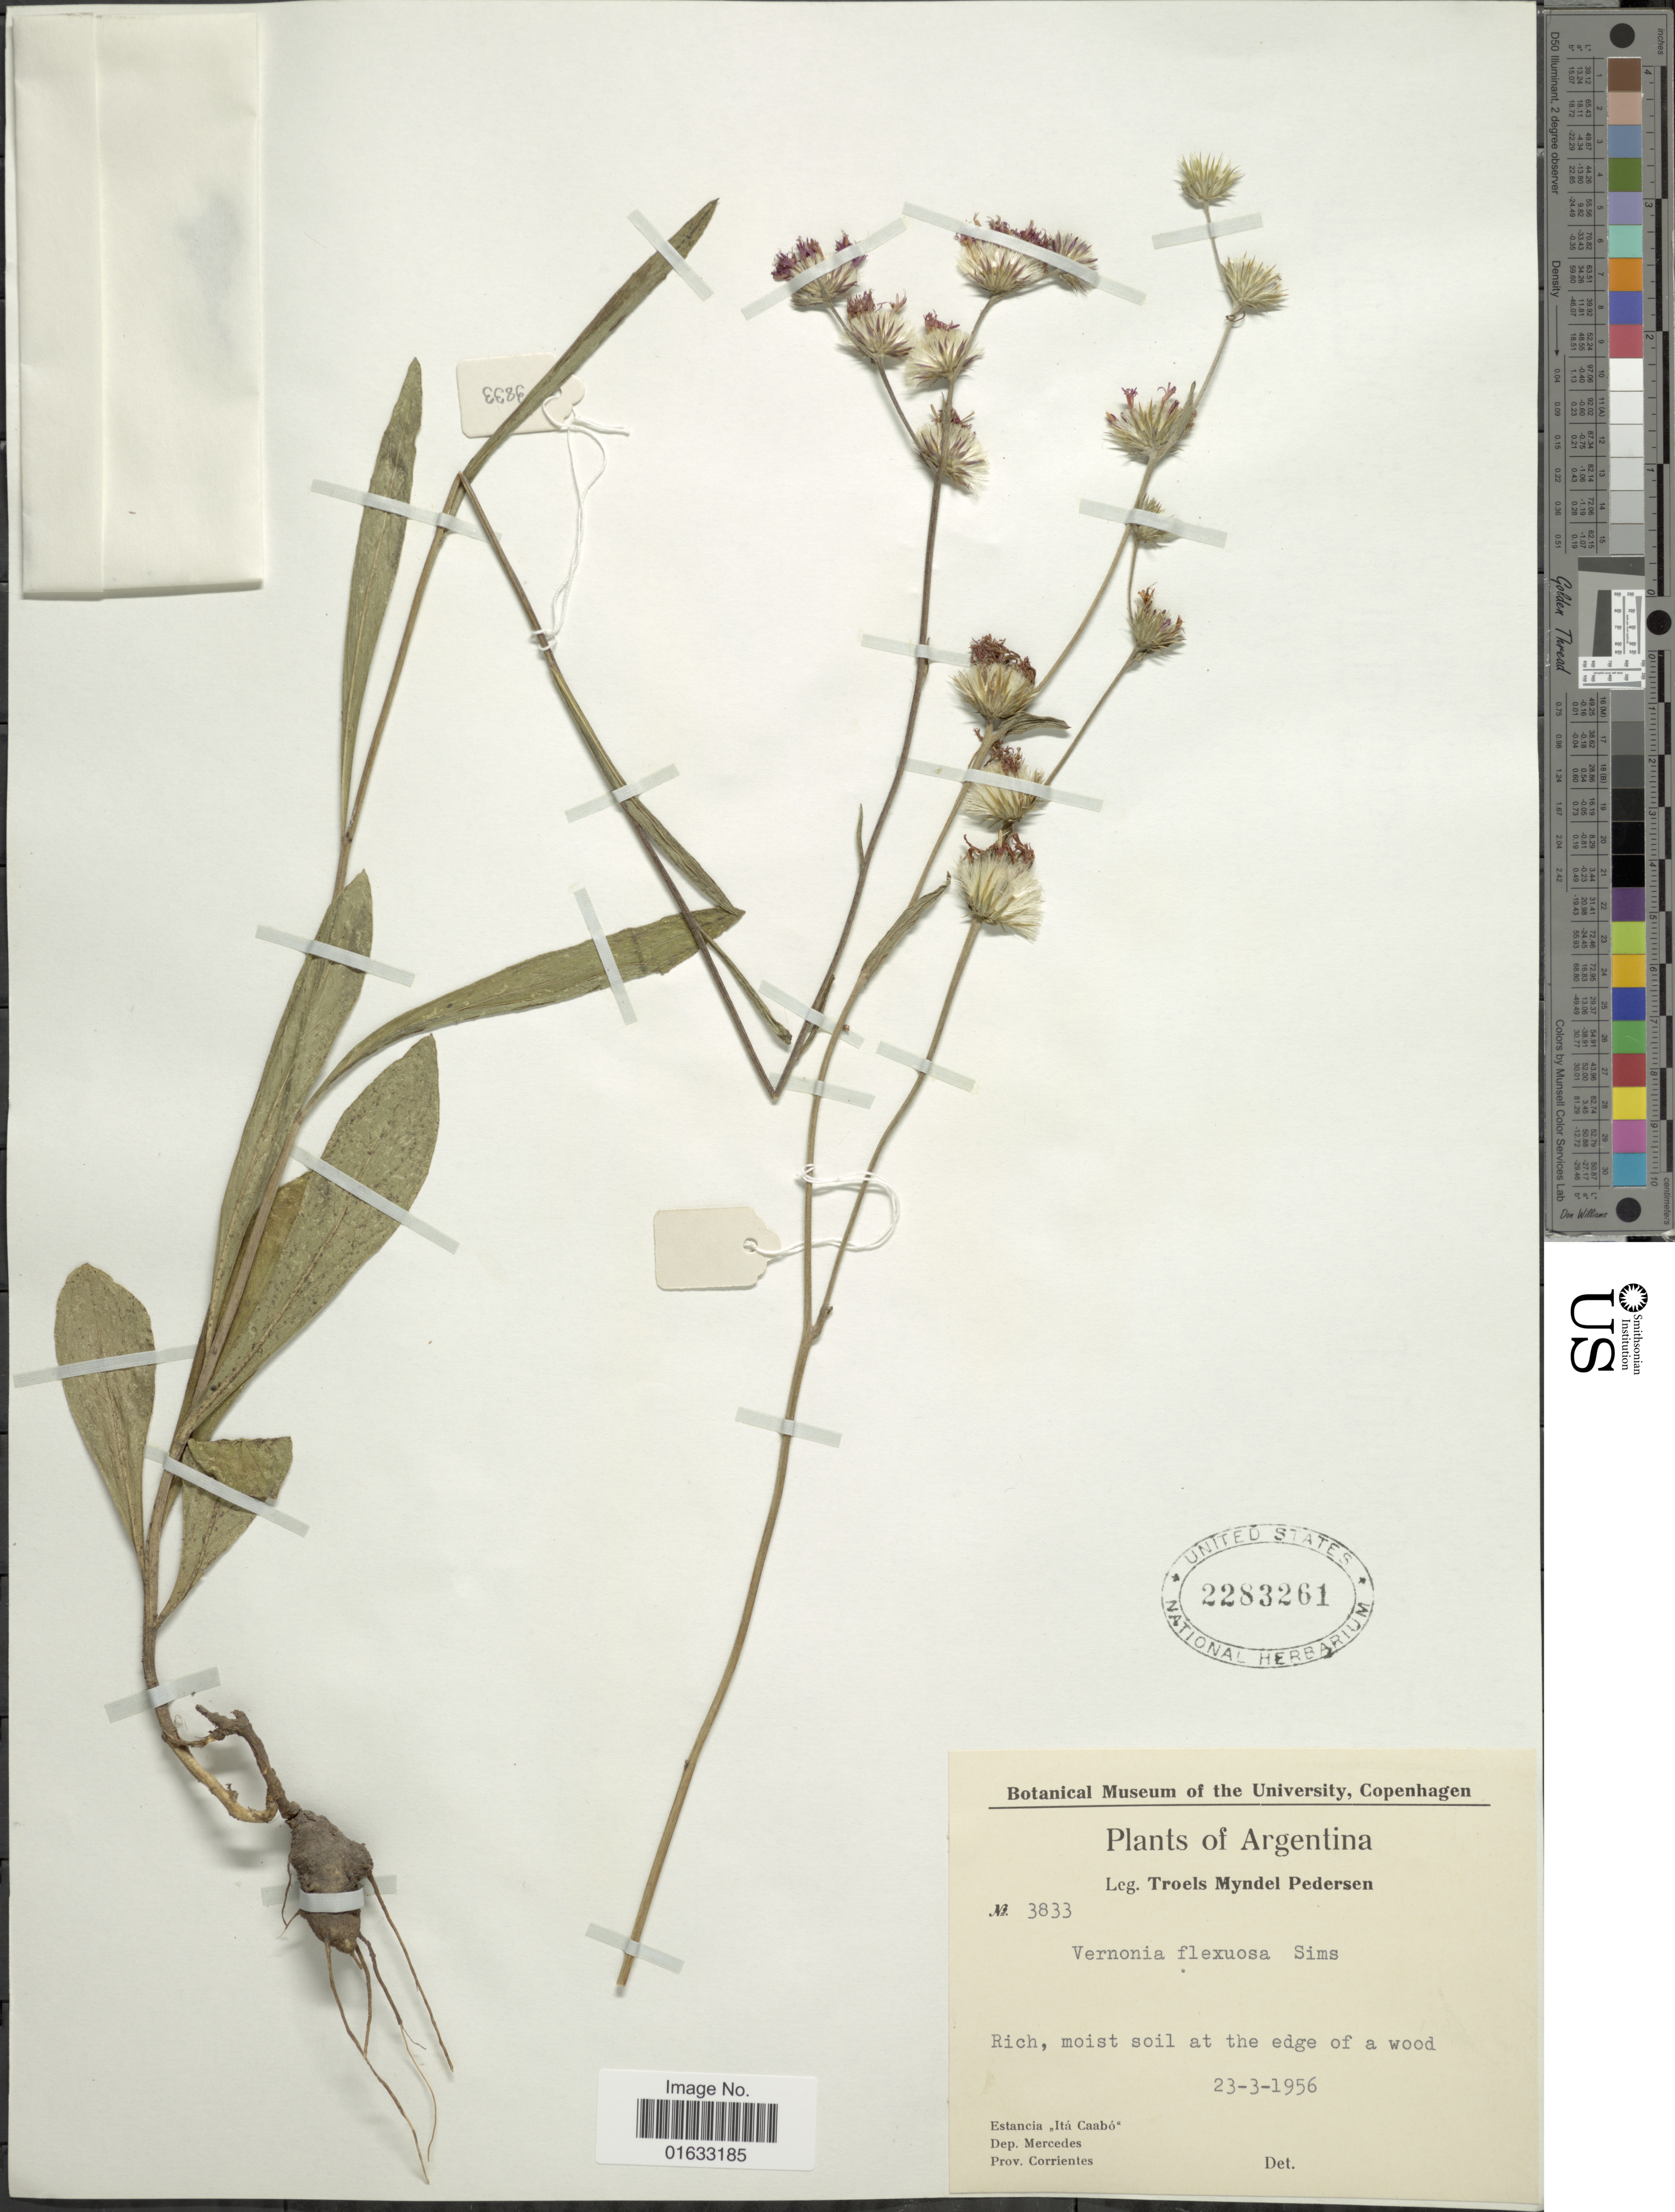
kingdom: Plantae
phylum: Tracheophyta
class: Magnoliopsida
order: Asterales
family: Asteraceae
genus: Chrysolaena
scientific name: Chrysolaena flexuosa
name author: (Sims) H. Rob.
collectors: T. Pederson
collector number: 3833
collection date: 1956-03-23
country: Argentina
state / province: Corrientes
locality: Estancia Ita Caabo, Dep. Mercedes, prov. Corrientes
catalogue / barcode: US 2283261